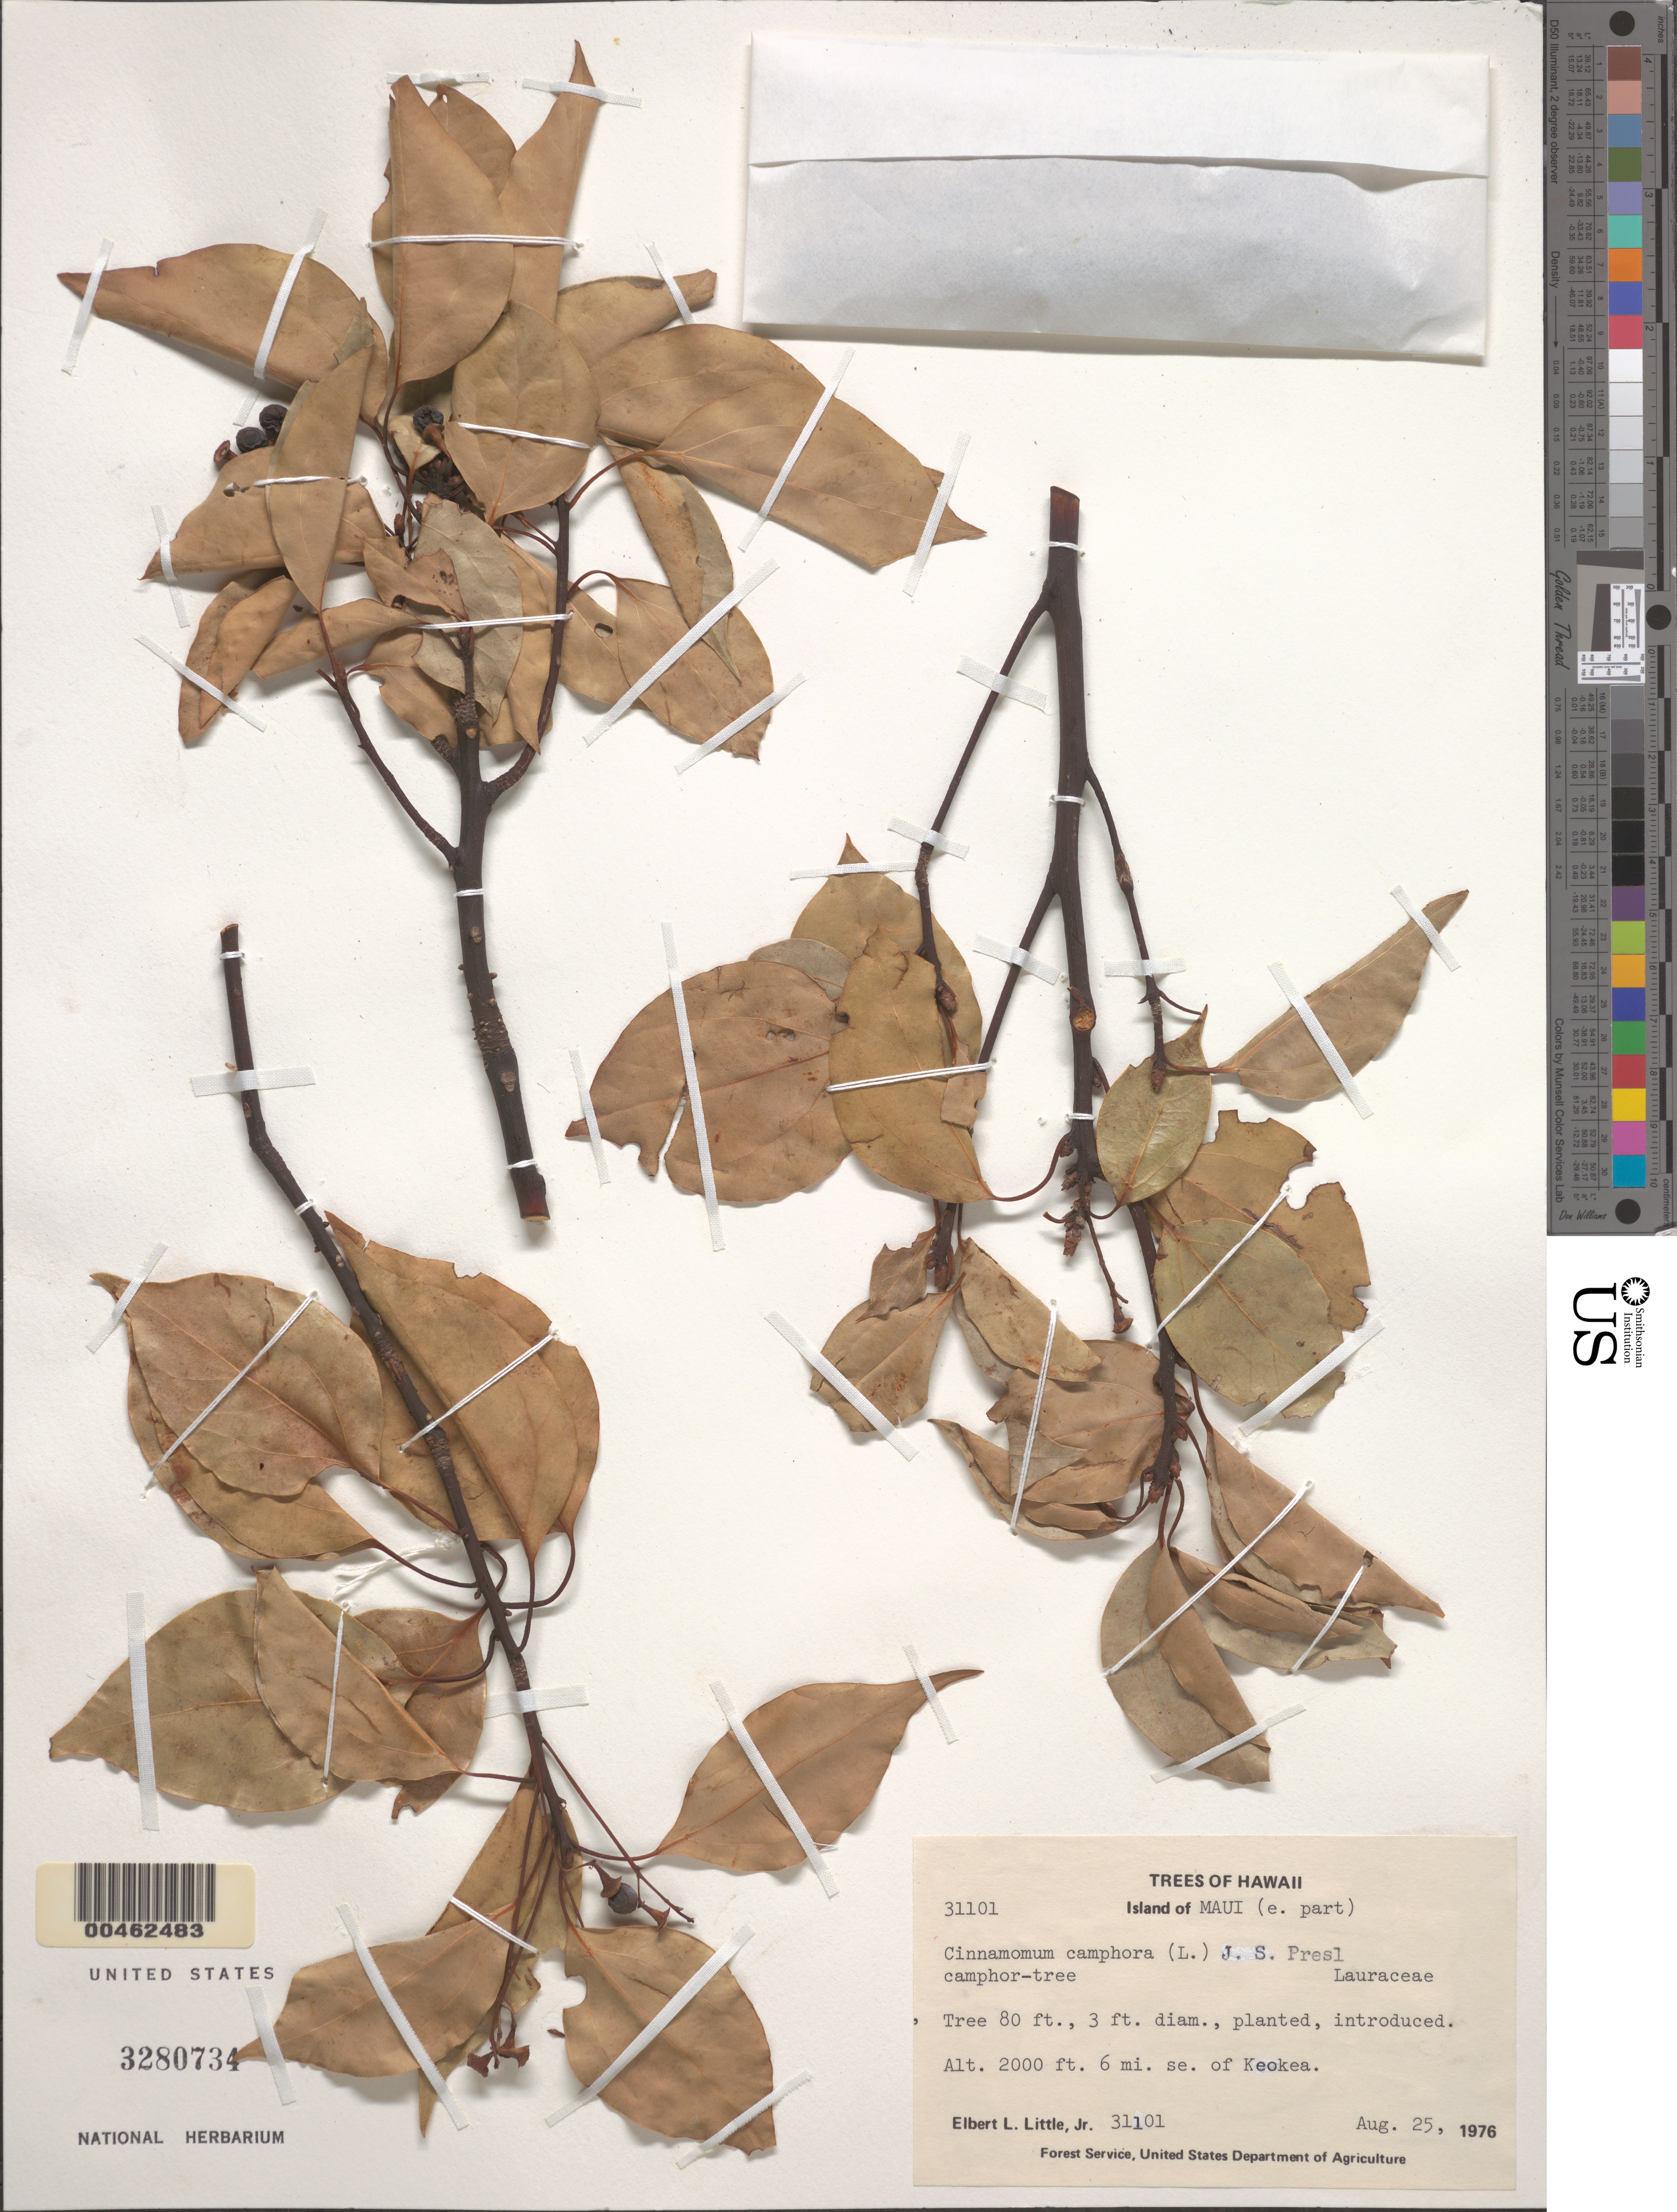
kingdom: Plantae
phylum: Tracheophyta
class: Magnoliopsida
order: Laurales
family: Lauraceae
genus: Cinnamomum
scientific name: Cinnamomum camphora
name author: (L.) J. Presl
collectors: E. L. Little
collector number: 31101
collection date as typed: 25 Aug 1976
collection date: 1976-08-25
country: United States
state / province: Hawaii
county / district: Maui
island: Maui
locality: E part of Maui, 6 mi SE of Keokea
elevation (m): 610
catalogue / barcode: US 3280734